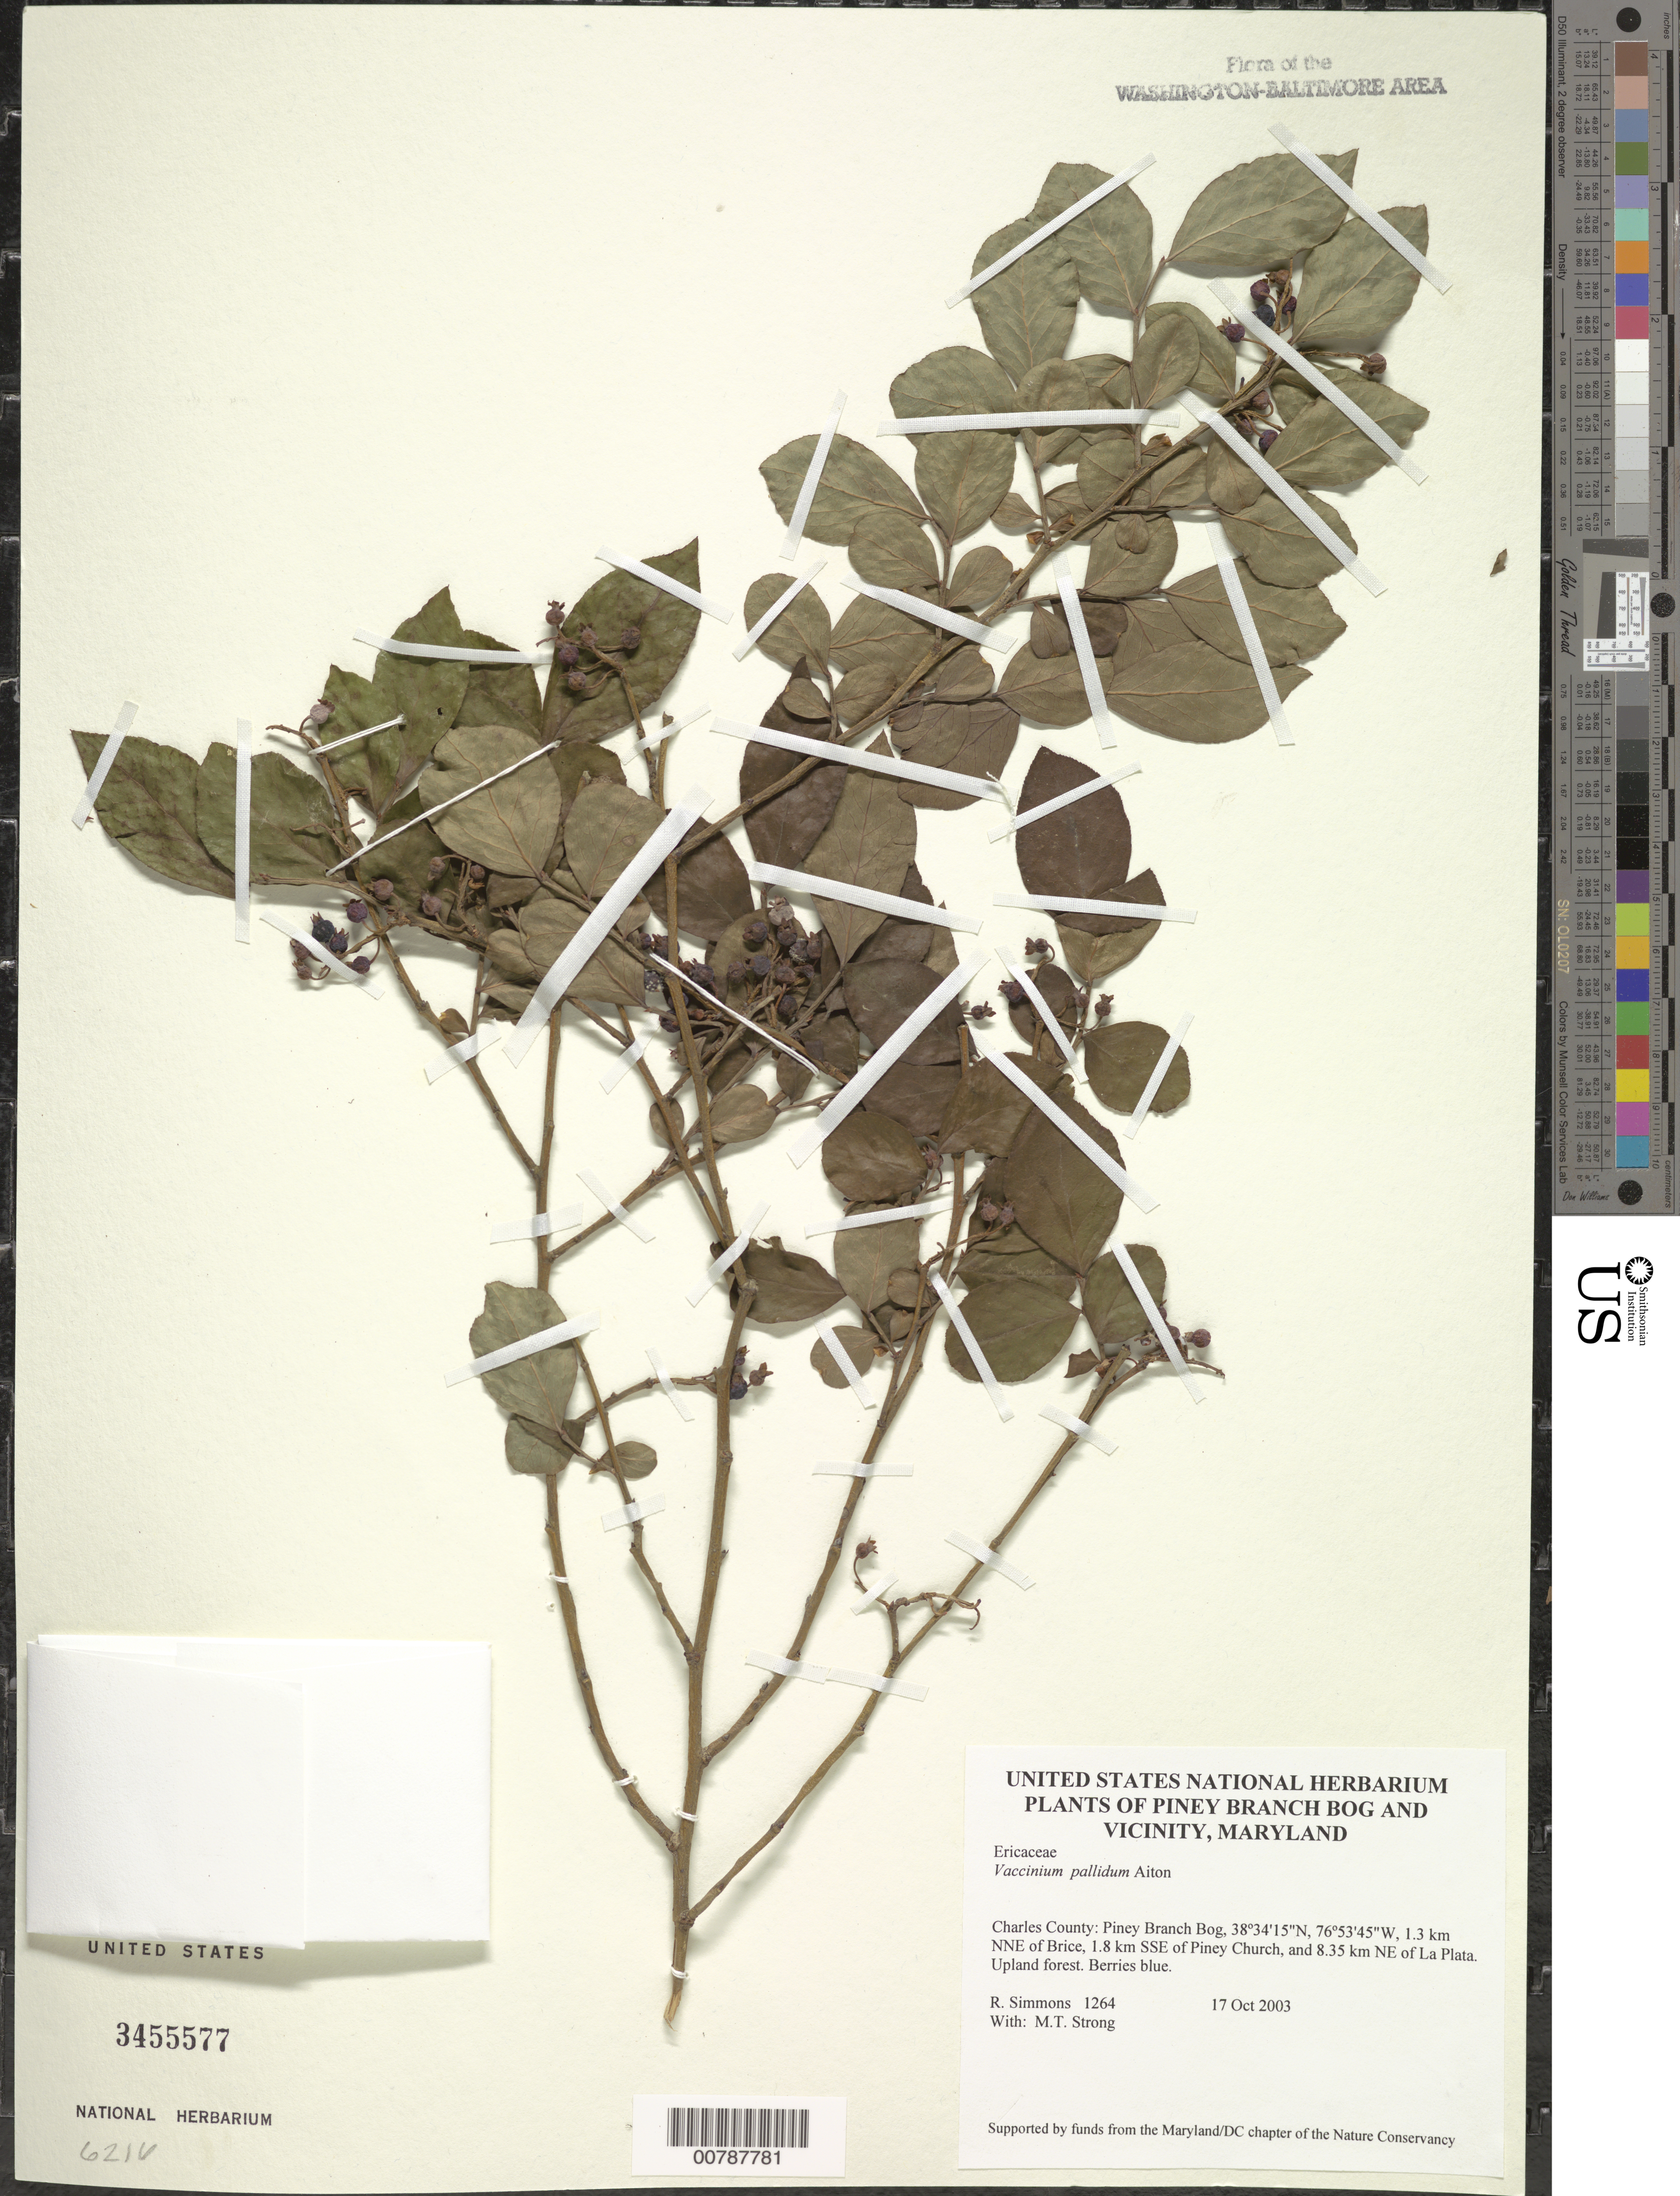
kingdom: Plantae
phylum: Tracheophyta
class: Magnoliopsida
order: Ericales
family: Ericaceae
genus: Vaccinium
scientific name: Vaccinium pallidum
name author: Aiton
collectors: R. H. Simmons & M. T. Strong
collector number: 1264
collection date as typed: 17 October 2003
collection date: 2003-10-17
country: United States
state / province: Maryland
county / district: Charles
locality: Piney Branch Bog, 1.3 km NNE of Brice, 1.8 km SSE of Piney Church, and 8.35 km NE of La Plata.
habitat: Upland forest.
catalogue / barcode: US 3455577